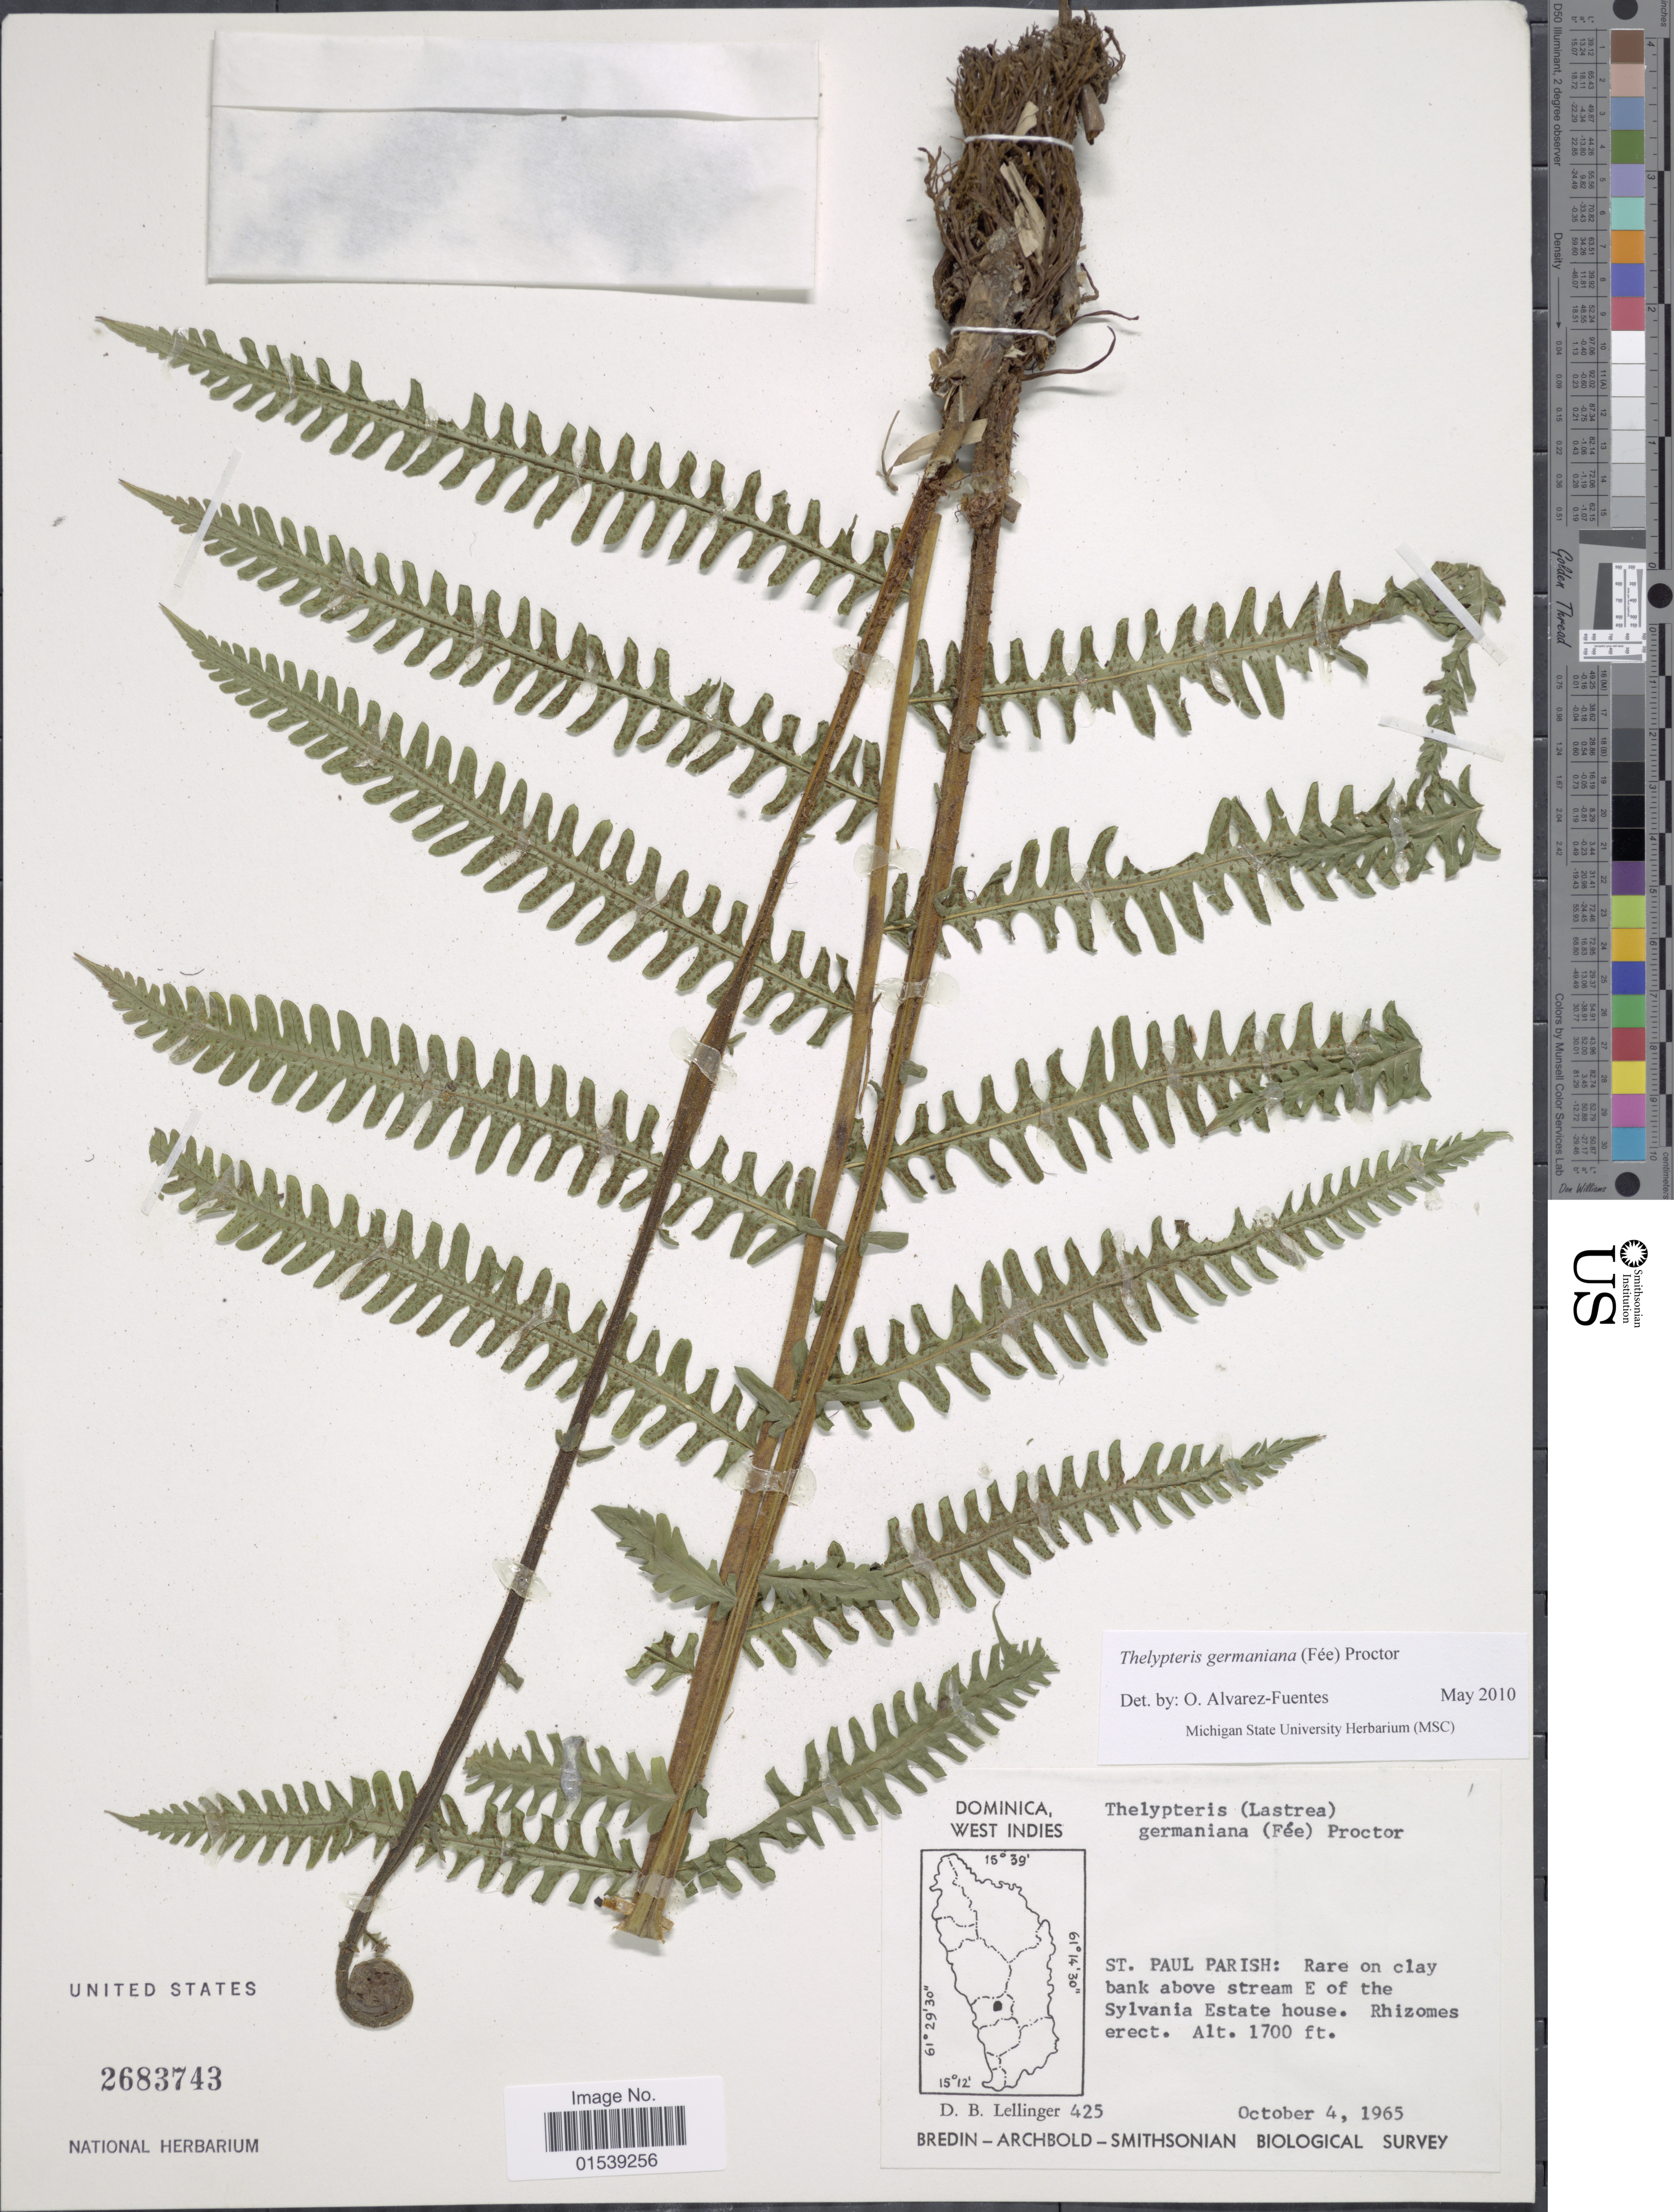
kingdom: Plantae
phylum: Tracheophyta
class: Polypodiopsida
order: Polypodiales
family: Thelypteridaceae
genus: Amauropelta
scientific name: Amauropelta germaniana (Fée) comb. nov., ined. 2015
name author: (Fée)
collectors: D. B. Lellinger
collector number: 425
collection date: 1965-10-04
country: Dominica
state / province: St. Paul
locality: West Indies, St. Paul Parish: rare on clay bank above stream E of the Sylvania Estate house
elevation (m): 518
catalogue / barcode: US 2683743